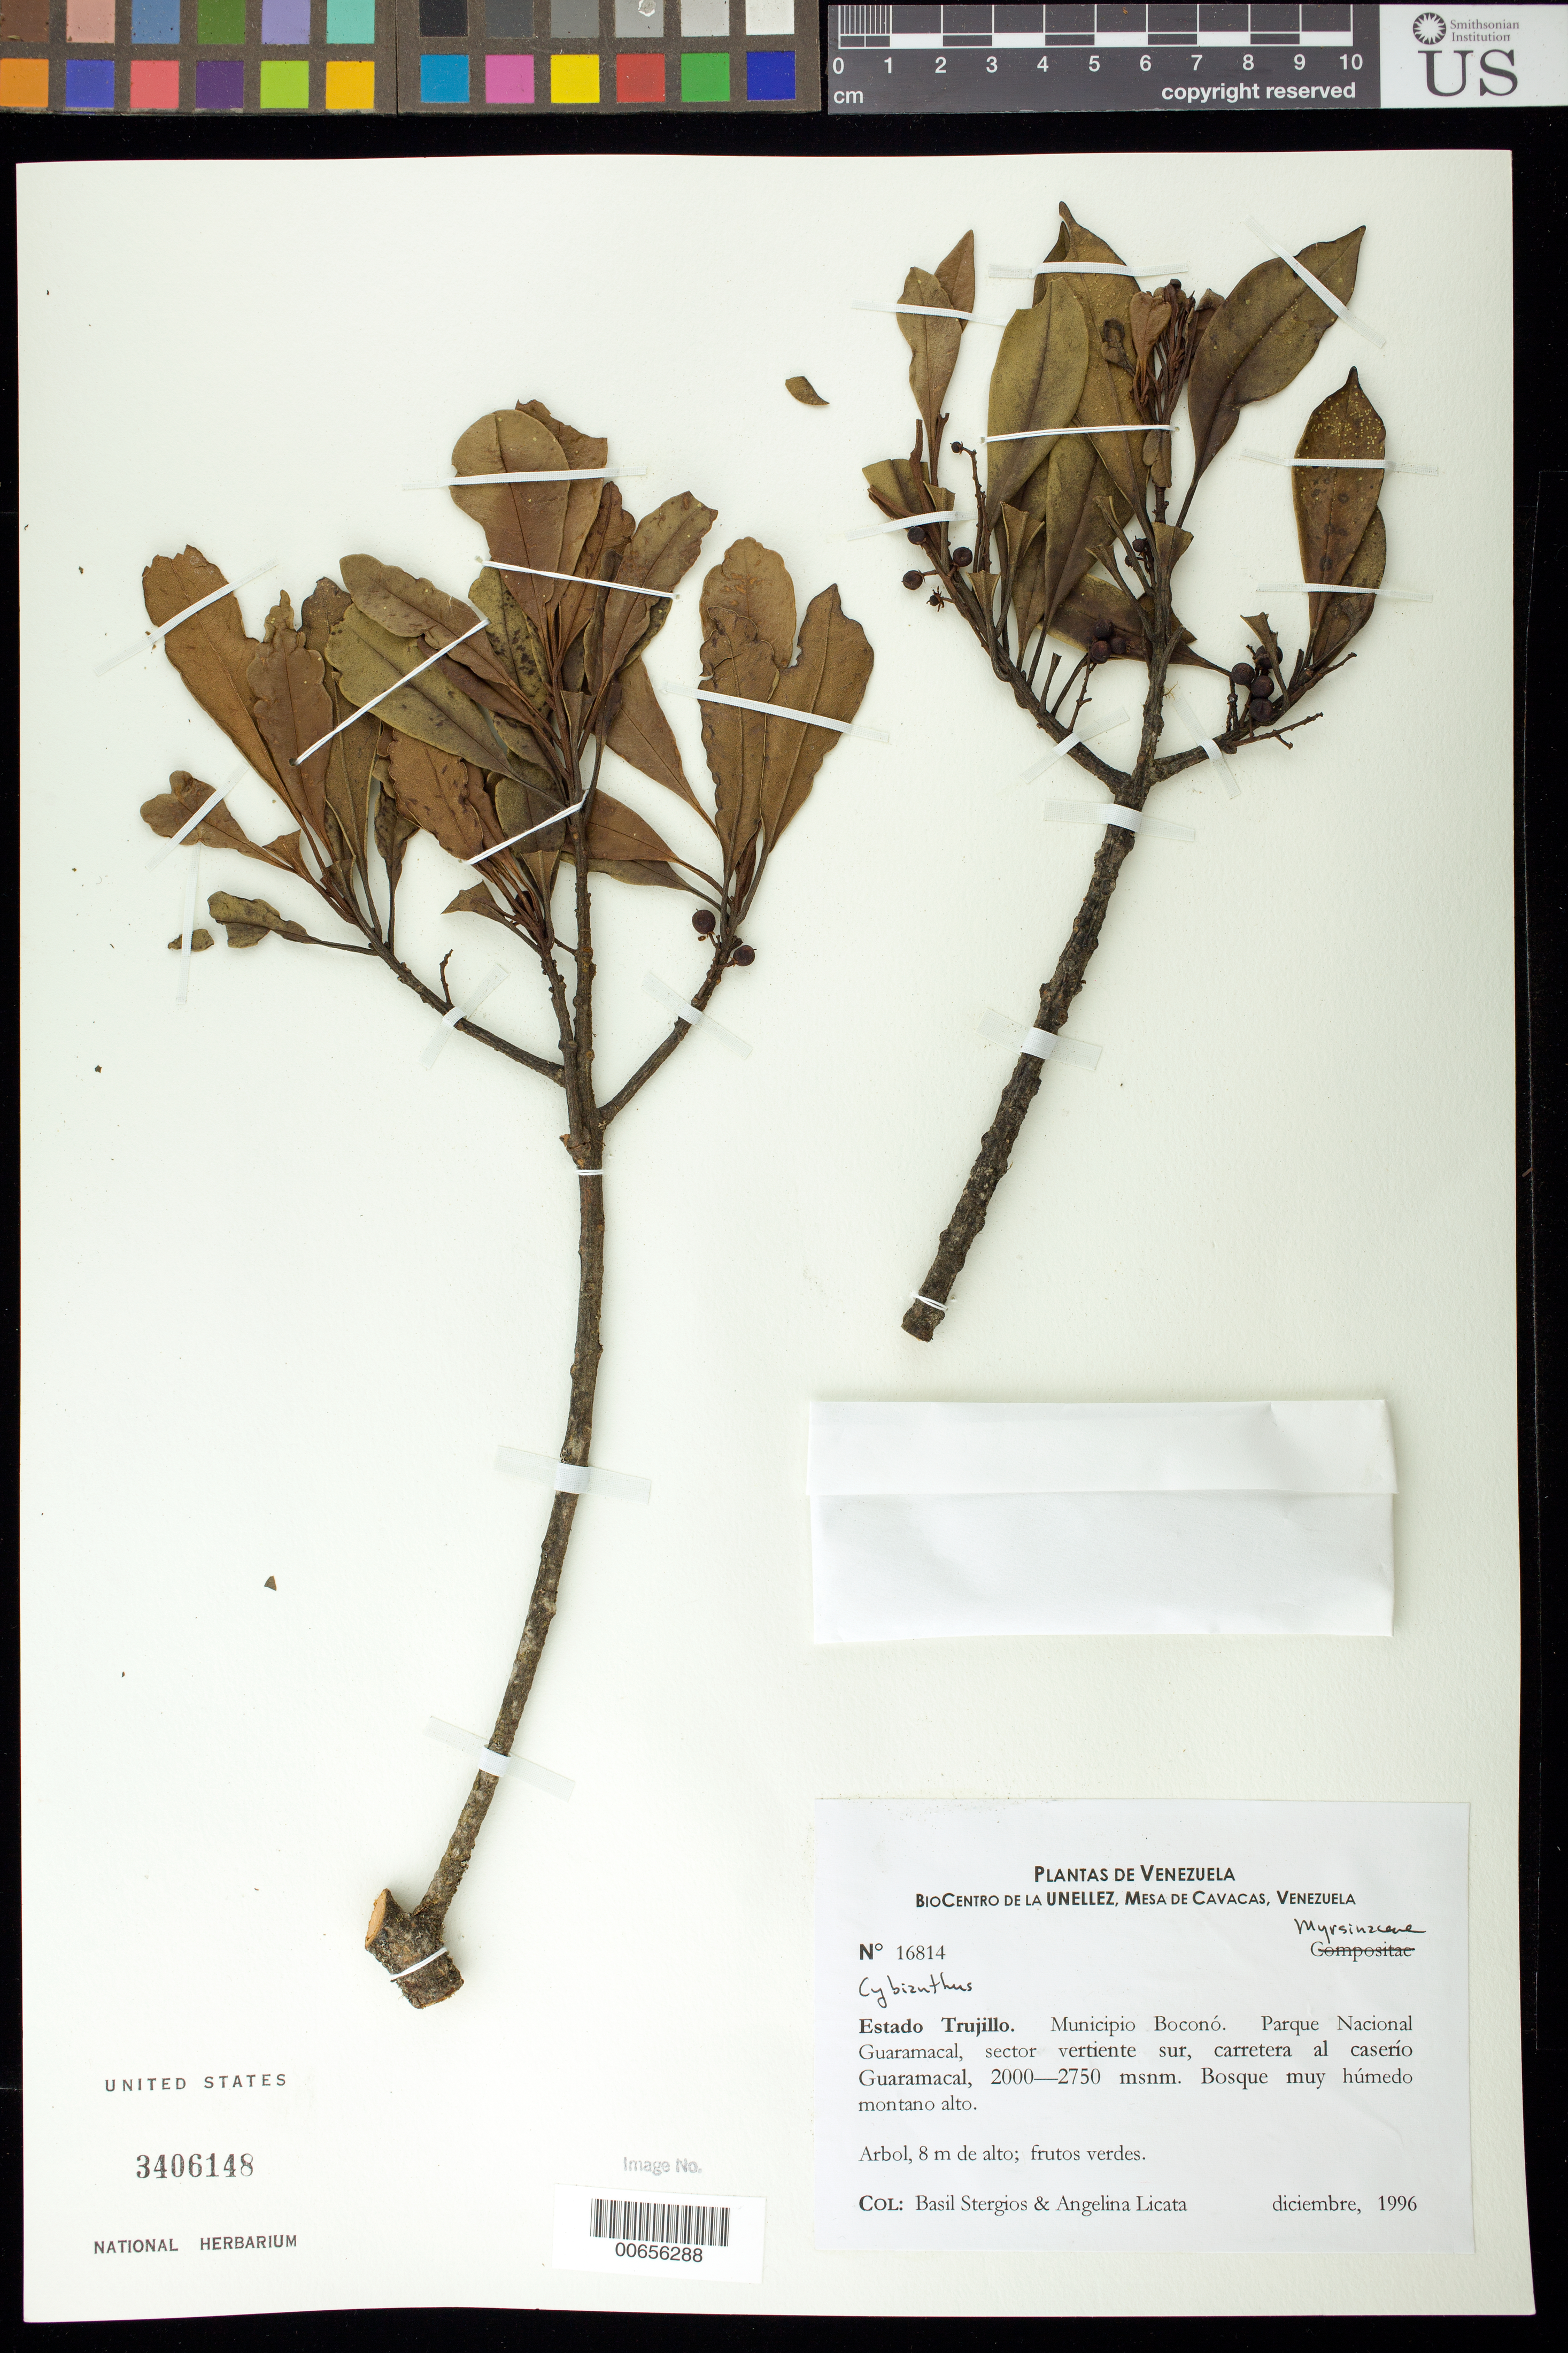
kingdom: Plantae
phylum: Tracheophyta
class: Magnoliopsida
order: Ericales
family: Primulaceae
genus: Cybianthus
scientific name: Cybianthus sp.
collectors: B. G. Stergios & A. Licata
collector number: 16814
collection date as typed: Dec 1996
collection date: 1996-12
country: Venezuela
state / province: Trujillo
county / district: Boconó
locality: Parque Nacional Guaramacal, vertiente S, carretera Guaramacal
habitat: Bosque muy húmedo montano alto.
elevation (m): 2000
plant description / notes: FTG, PORT, US, VEN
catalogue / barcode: US 3406148